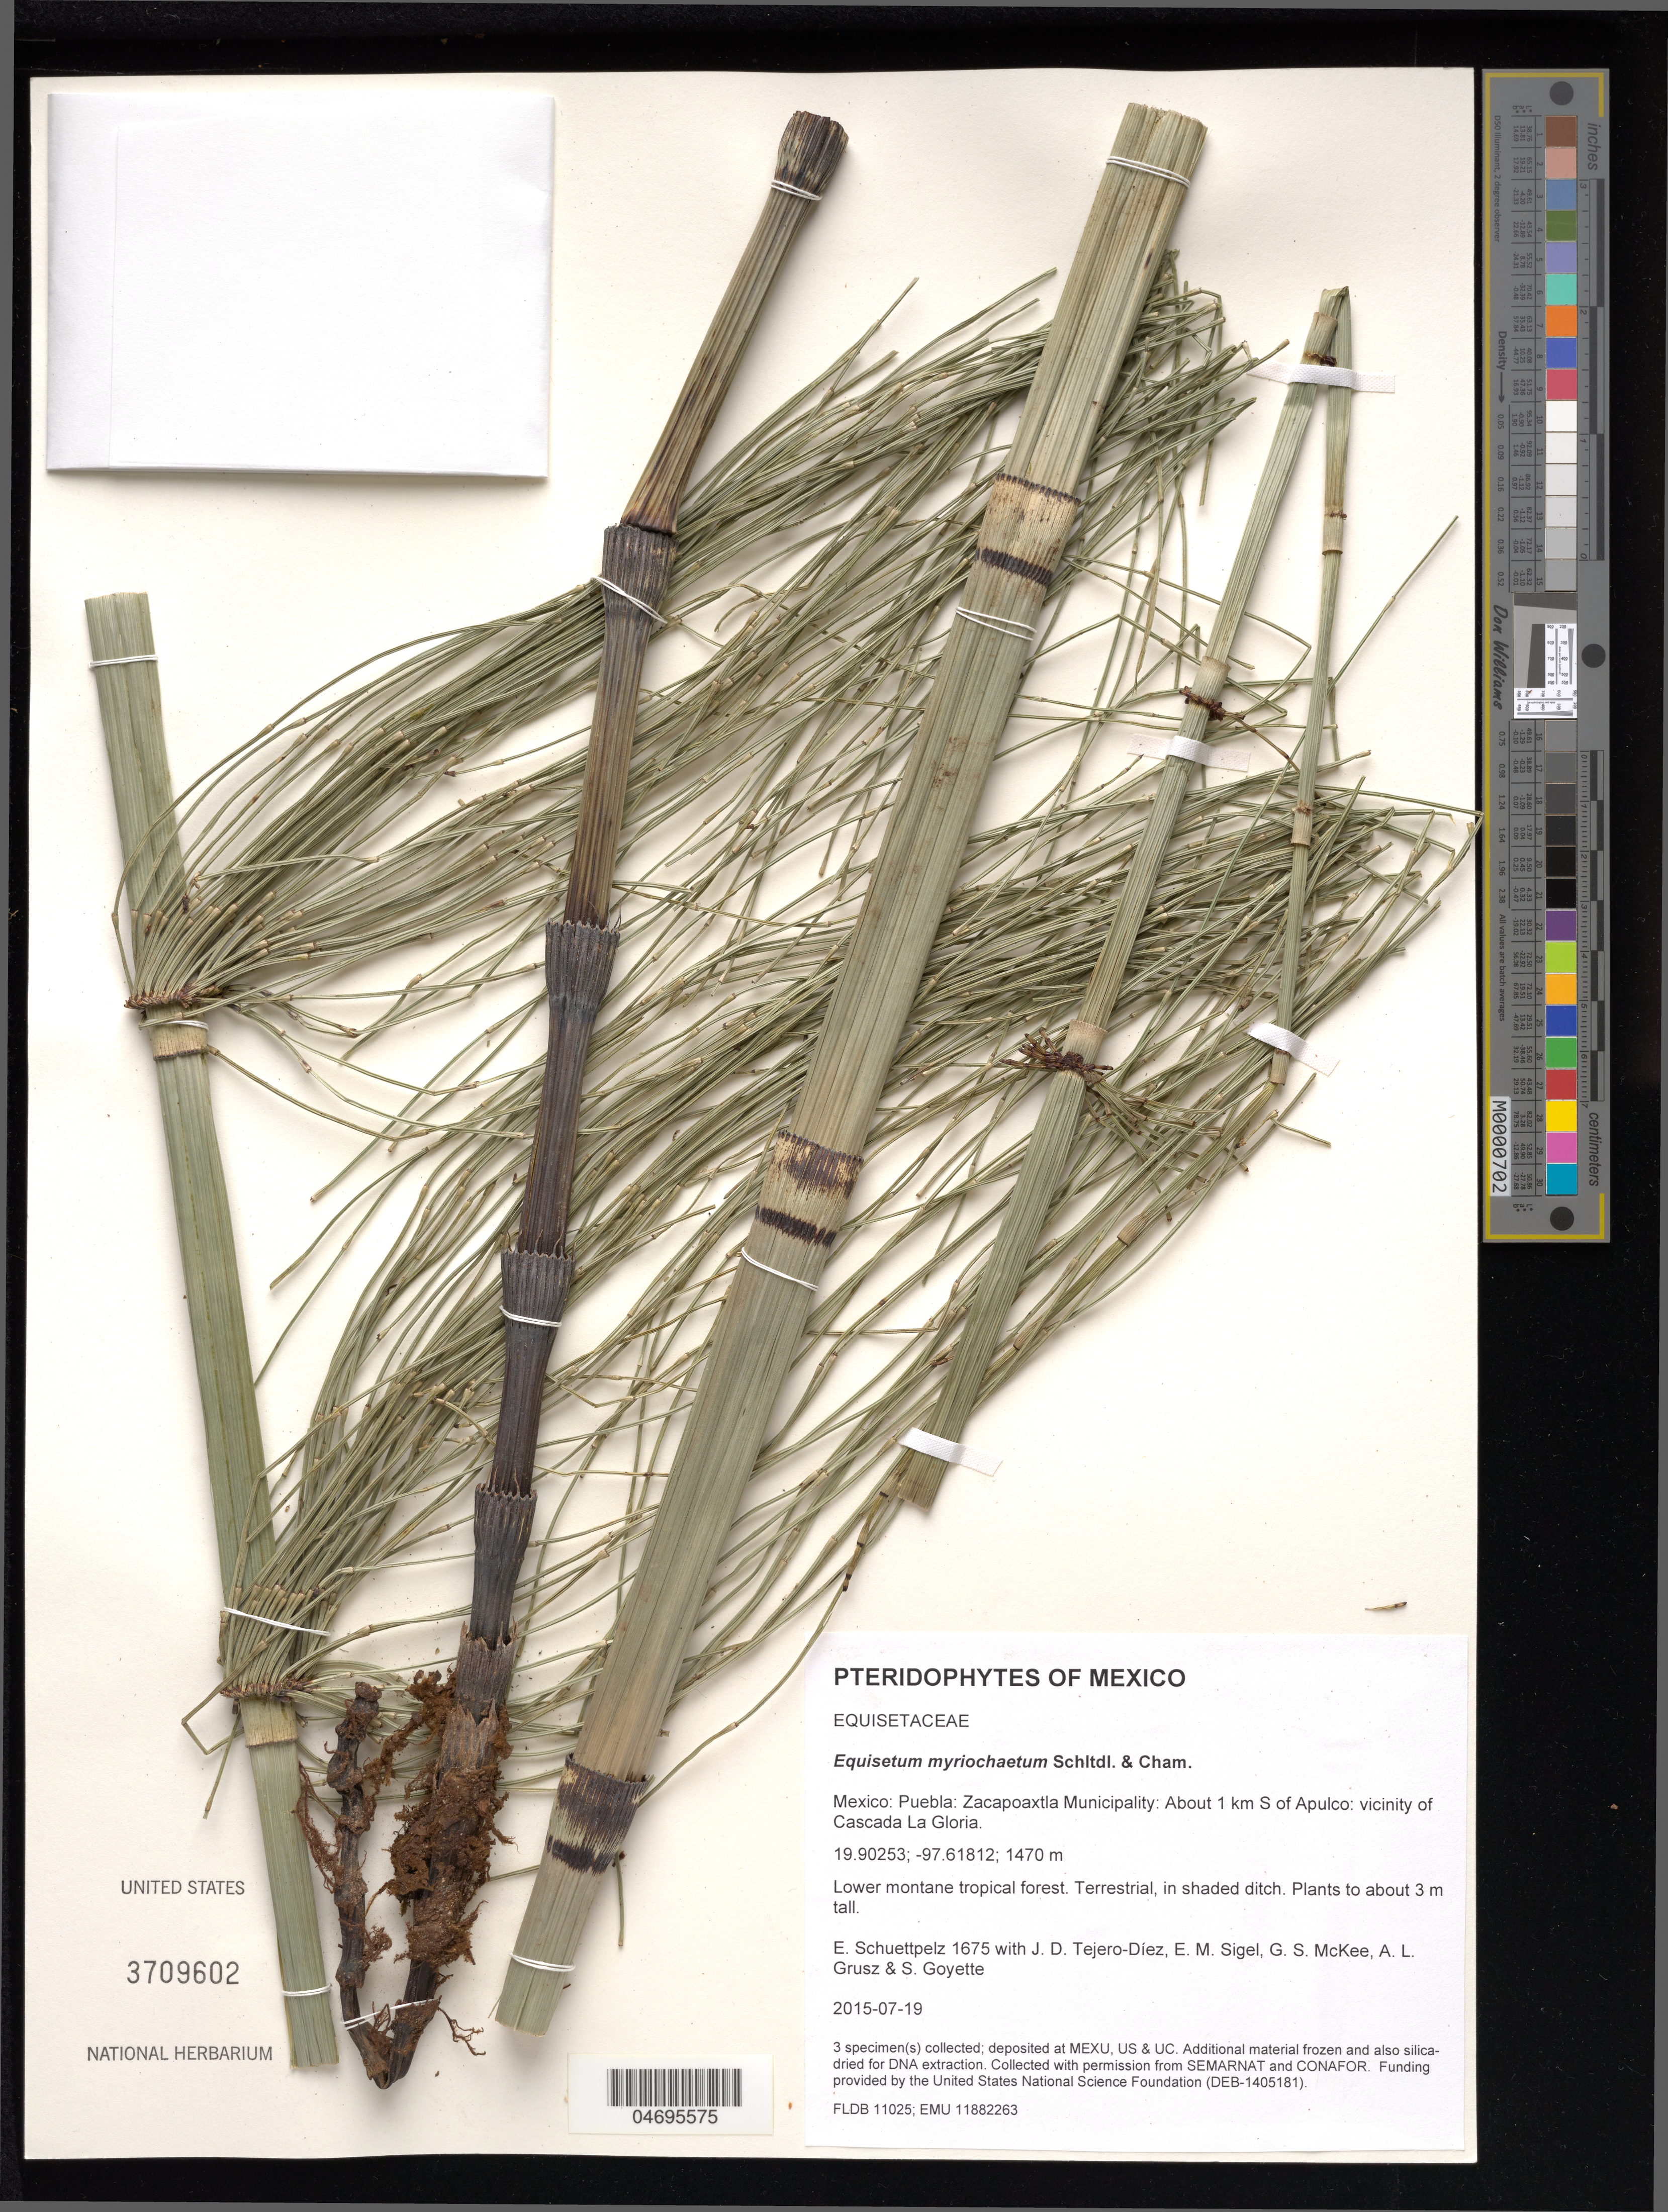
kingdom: Plantae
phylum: Tracheophyta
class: Polypodiopsida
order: Equisetales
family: Equisetaceae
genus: Equisetum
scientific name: Equisetum myriochaetum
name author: Schltdl. & Cham.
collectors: E. Schuettpelz, D. Tejero-Díez, E. M. Sigel, G. S. McKee & A. Grusz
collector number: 1675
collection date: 2015-07-19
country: Mexico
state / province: Puebla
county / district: Zacapoaxtla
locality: About 1 km S of Apulco: vicinity of Cascada La Gloria.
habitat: Lower montane tropical forest.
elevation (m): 1470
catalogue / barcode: US 3709602